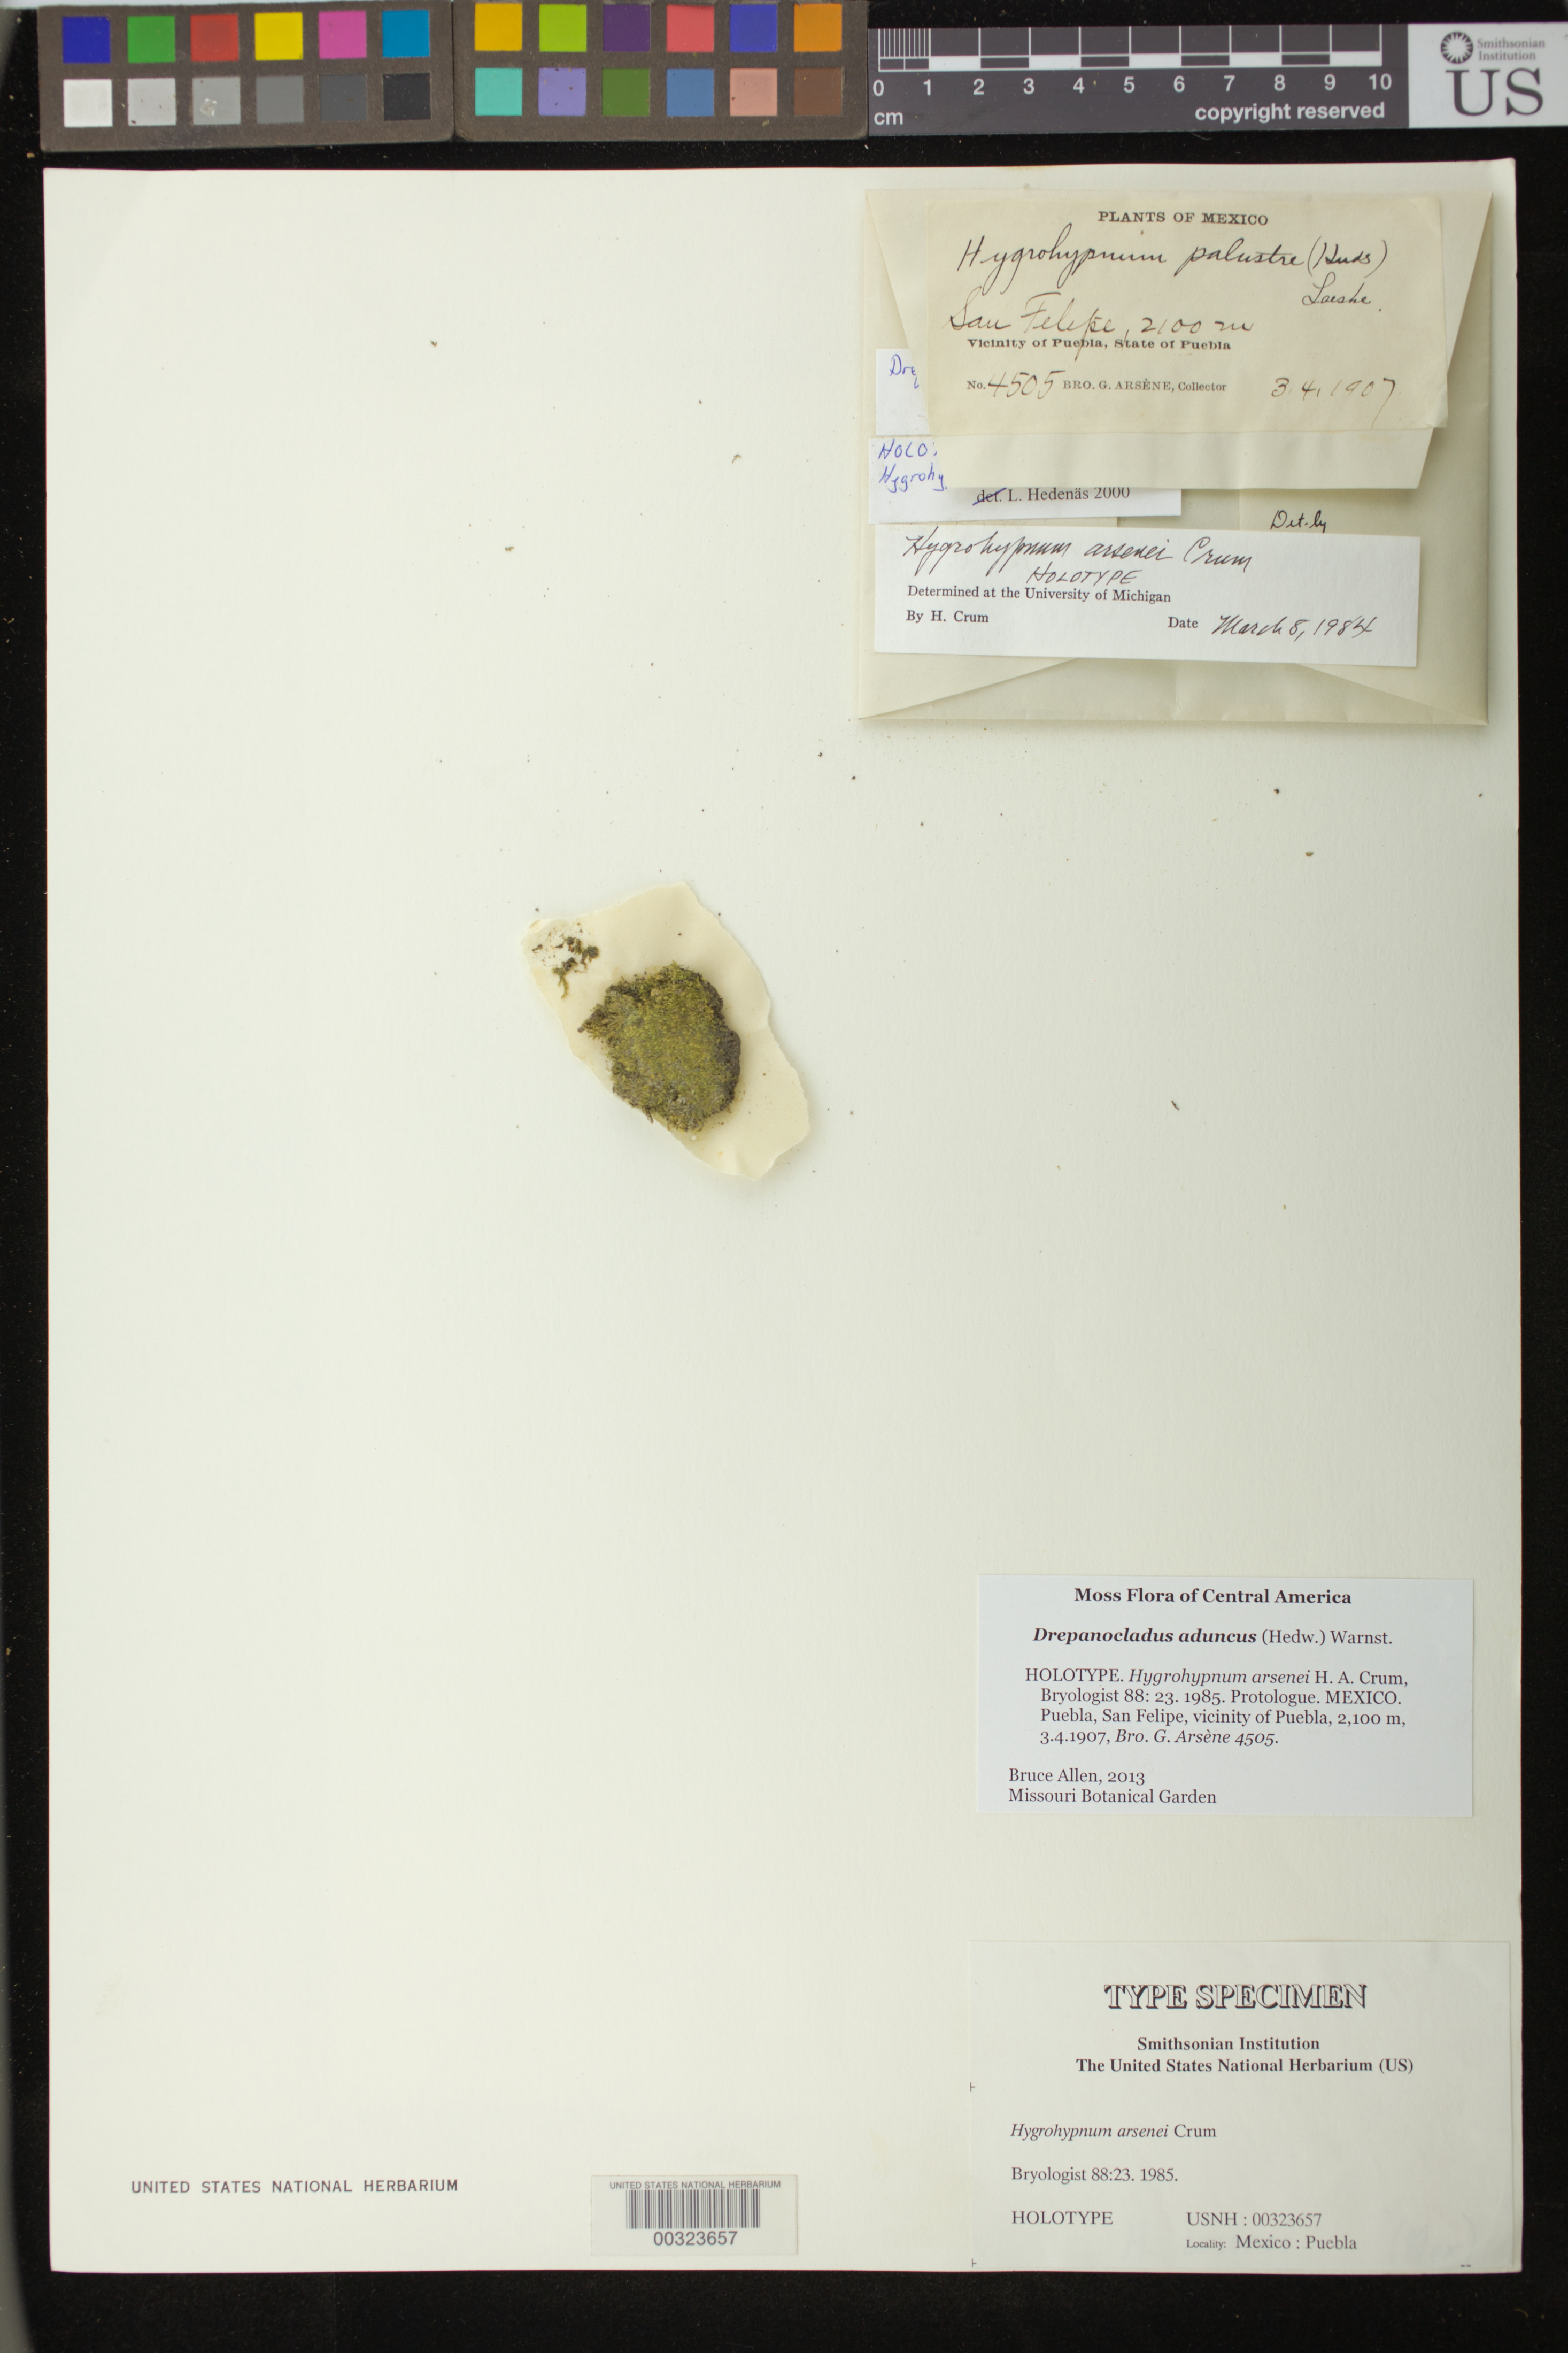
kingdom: Plantae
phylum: Bryophyta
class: Bryopsida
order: Hypnales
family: Amblystegiaceae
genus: Hygrohypnum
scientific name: Hygrohypnum arsenei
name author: H.A. Crum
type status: Holotype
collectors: Bro. G. Arsène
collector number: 4505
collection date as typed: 03 Apr 1907 or 04 Mar 1907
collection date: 1907-03-04 or 1907-04-03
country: Mexico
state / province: Puebla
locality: Vicinity of Puebla, San Felipe.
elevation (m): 2100